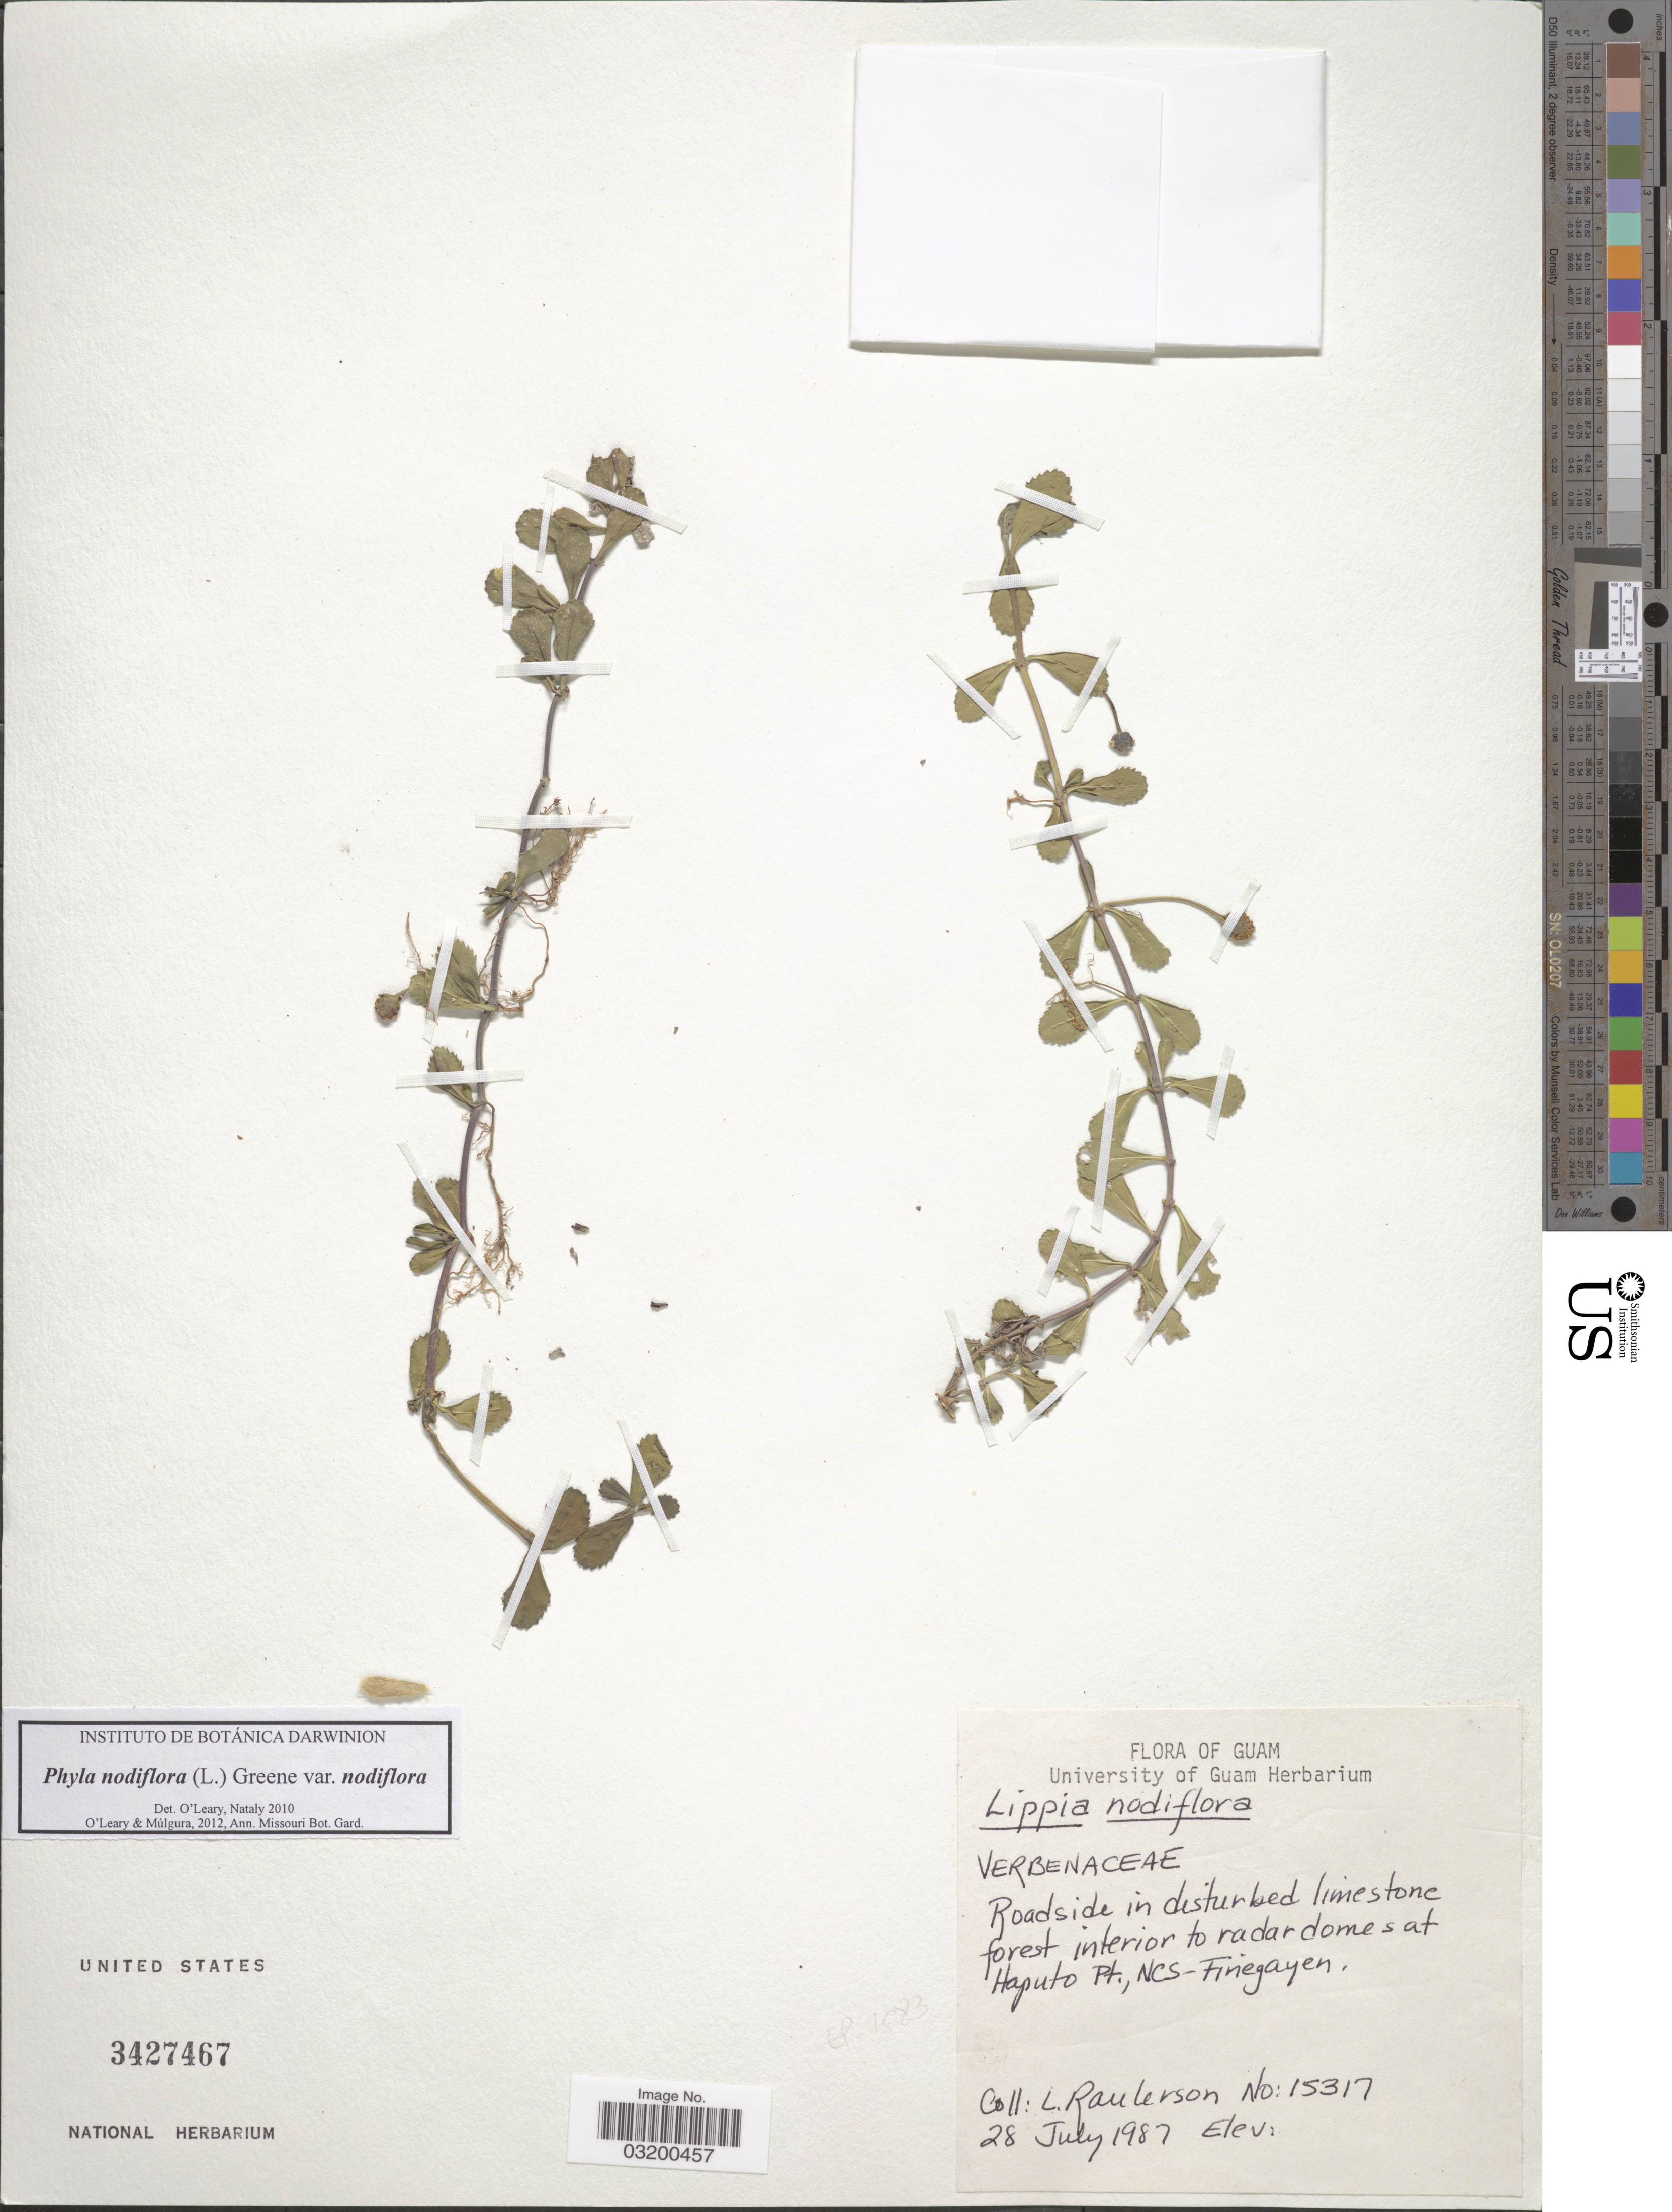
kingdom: Plantae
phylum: Tracheophyta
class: Magnoliopsida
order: Lamiales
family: Verbenaceae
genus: Phyla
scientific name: Phyla nodiflora var. nodiflora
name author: (L.) Greene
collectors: L. Raulerson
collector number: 15317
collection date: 1987-07-28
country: Guam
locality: Roadside in disturbed limestone forest interior to radar domes at Haputo Pt., NCS-Finegayen.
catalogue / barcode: US 3427467